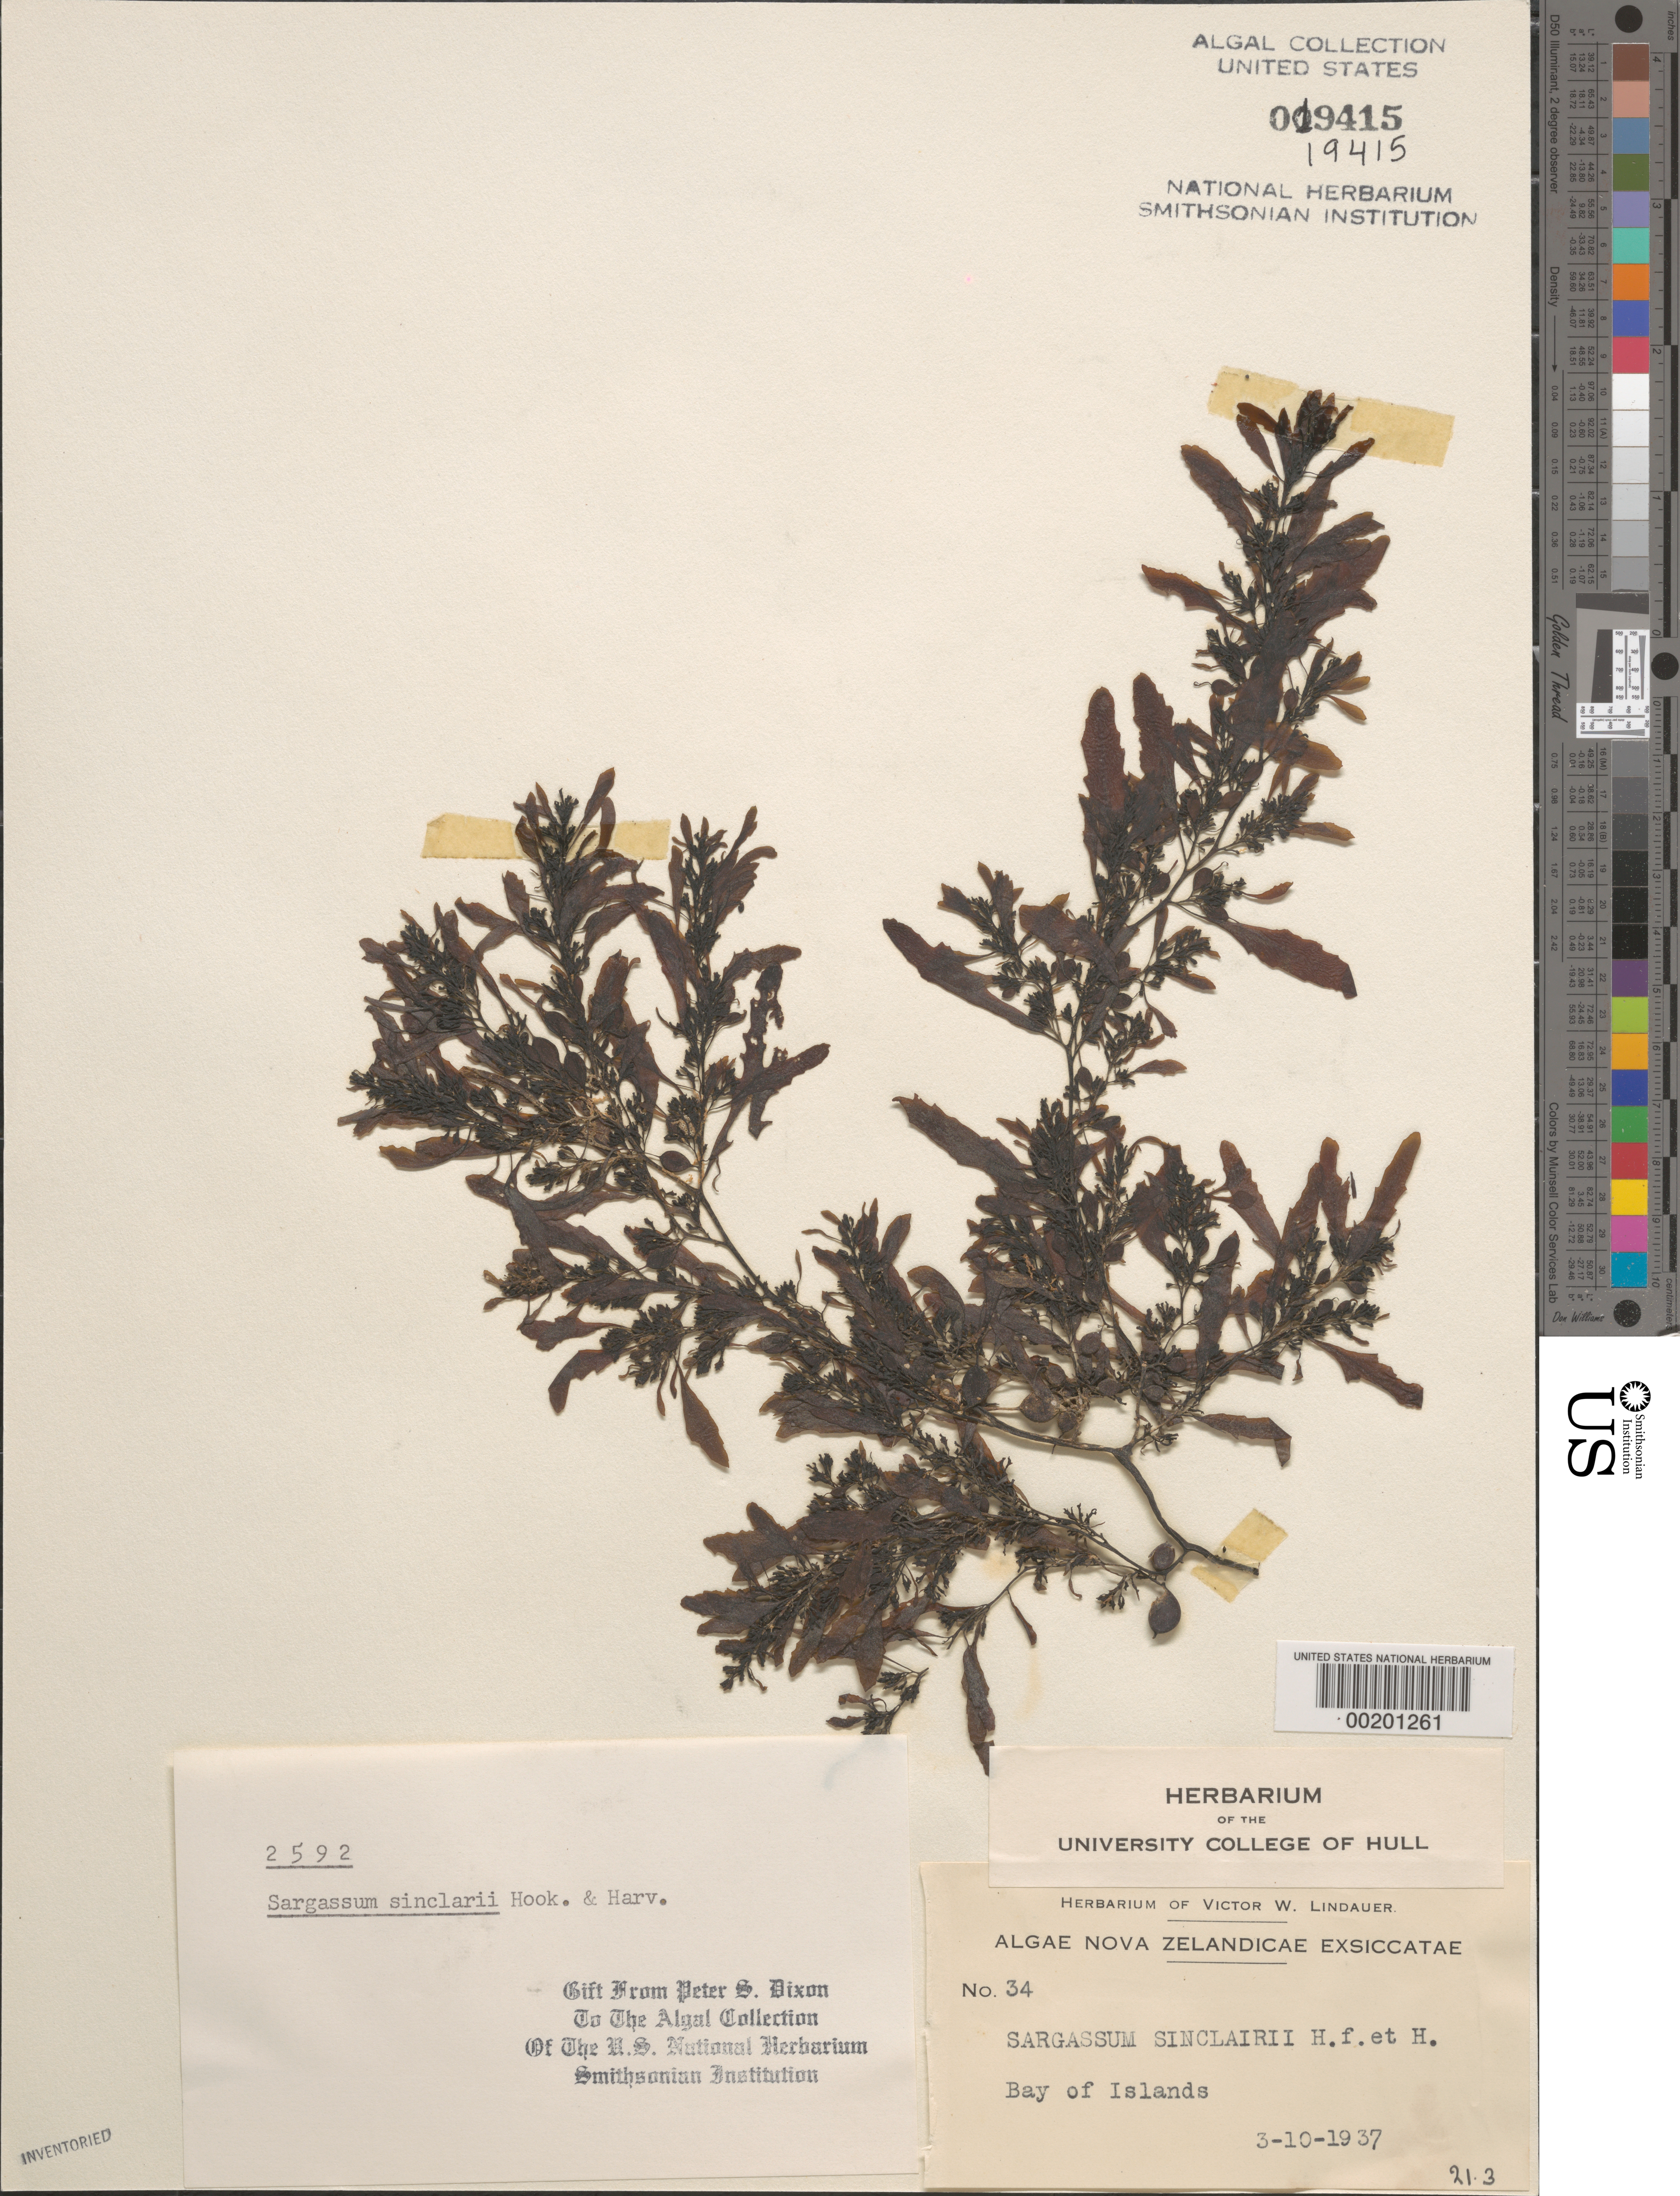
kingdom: Chromista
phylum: Ochrophyta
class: Phaeophyceae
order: Fucales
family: Sargassaceae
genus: Sargassum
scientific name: Sargassum sinclairii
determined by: Dixon, P. S.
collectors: V. Lindauer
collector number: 34 & PSD 2592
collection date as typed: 03 Oct 1937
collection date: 1937-10-03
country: New Zealand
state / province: Northland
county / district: Far North District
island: North Island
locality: Bay of Islands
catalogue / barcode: US 19415